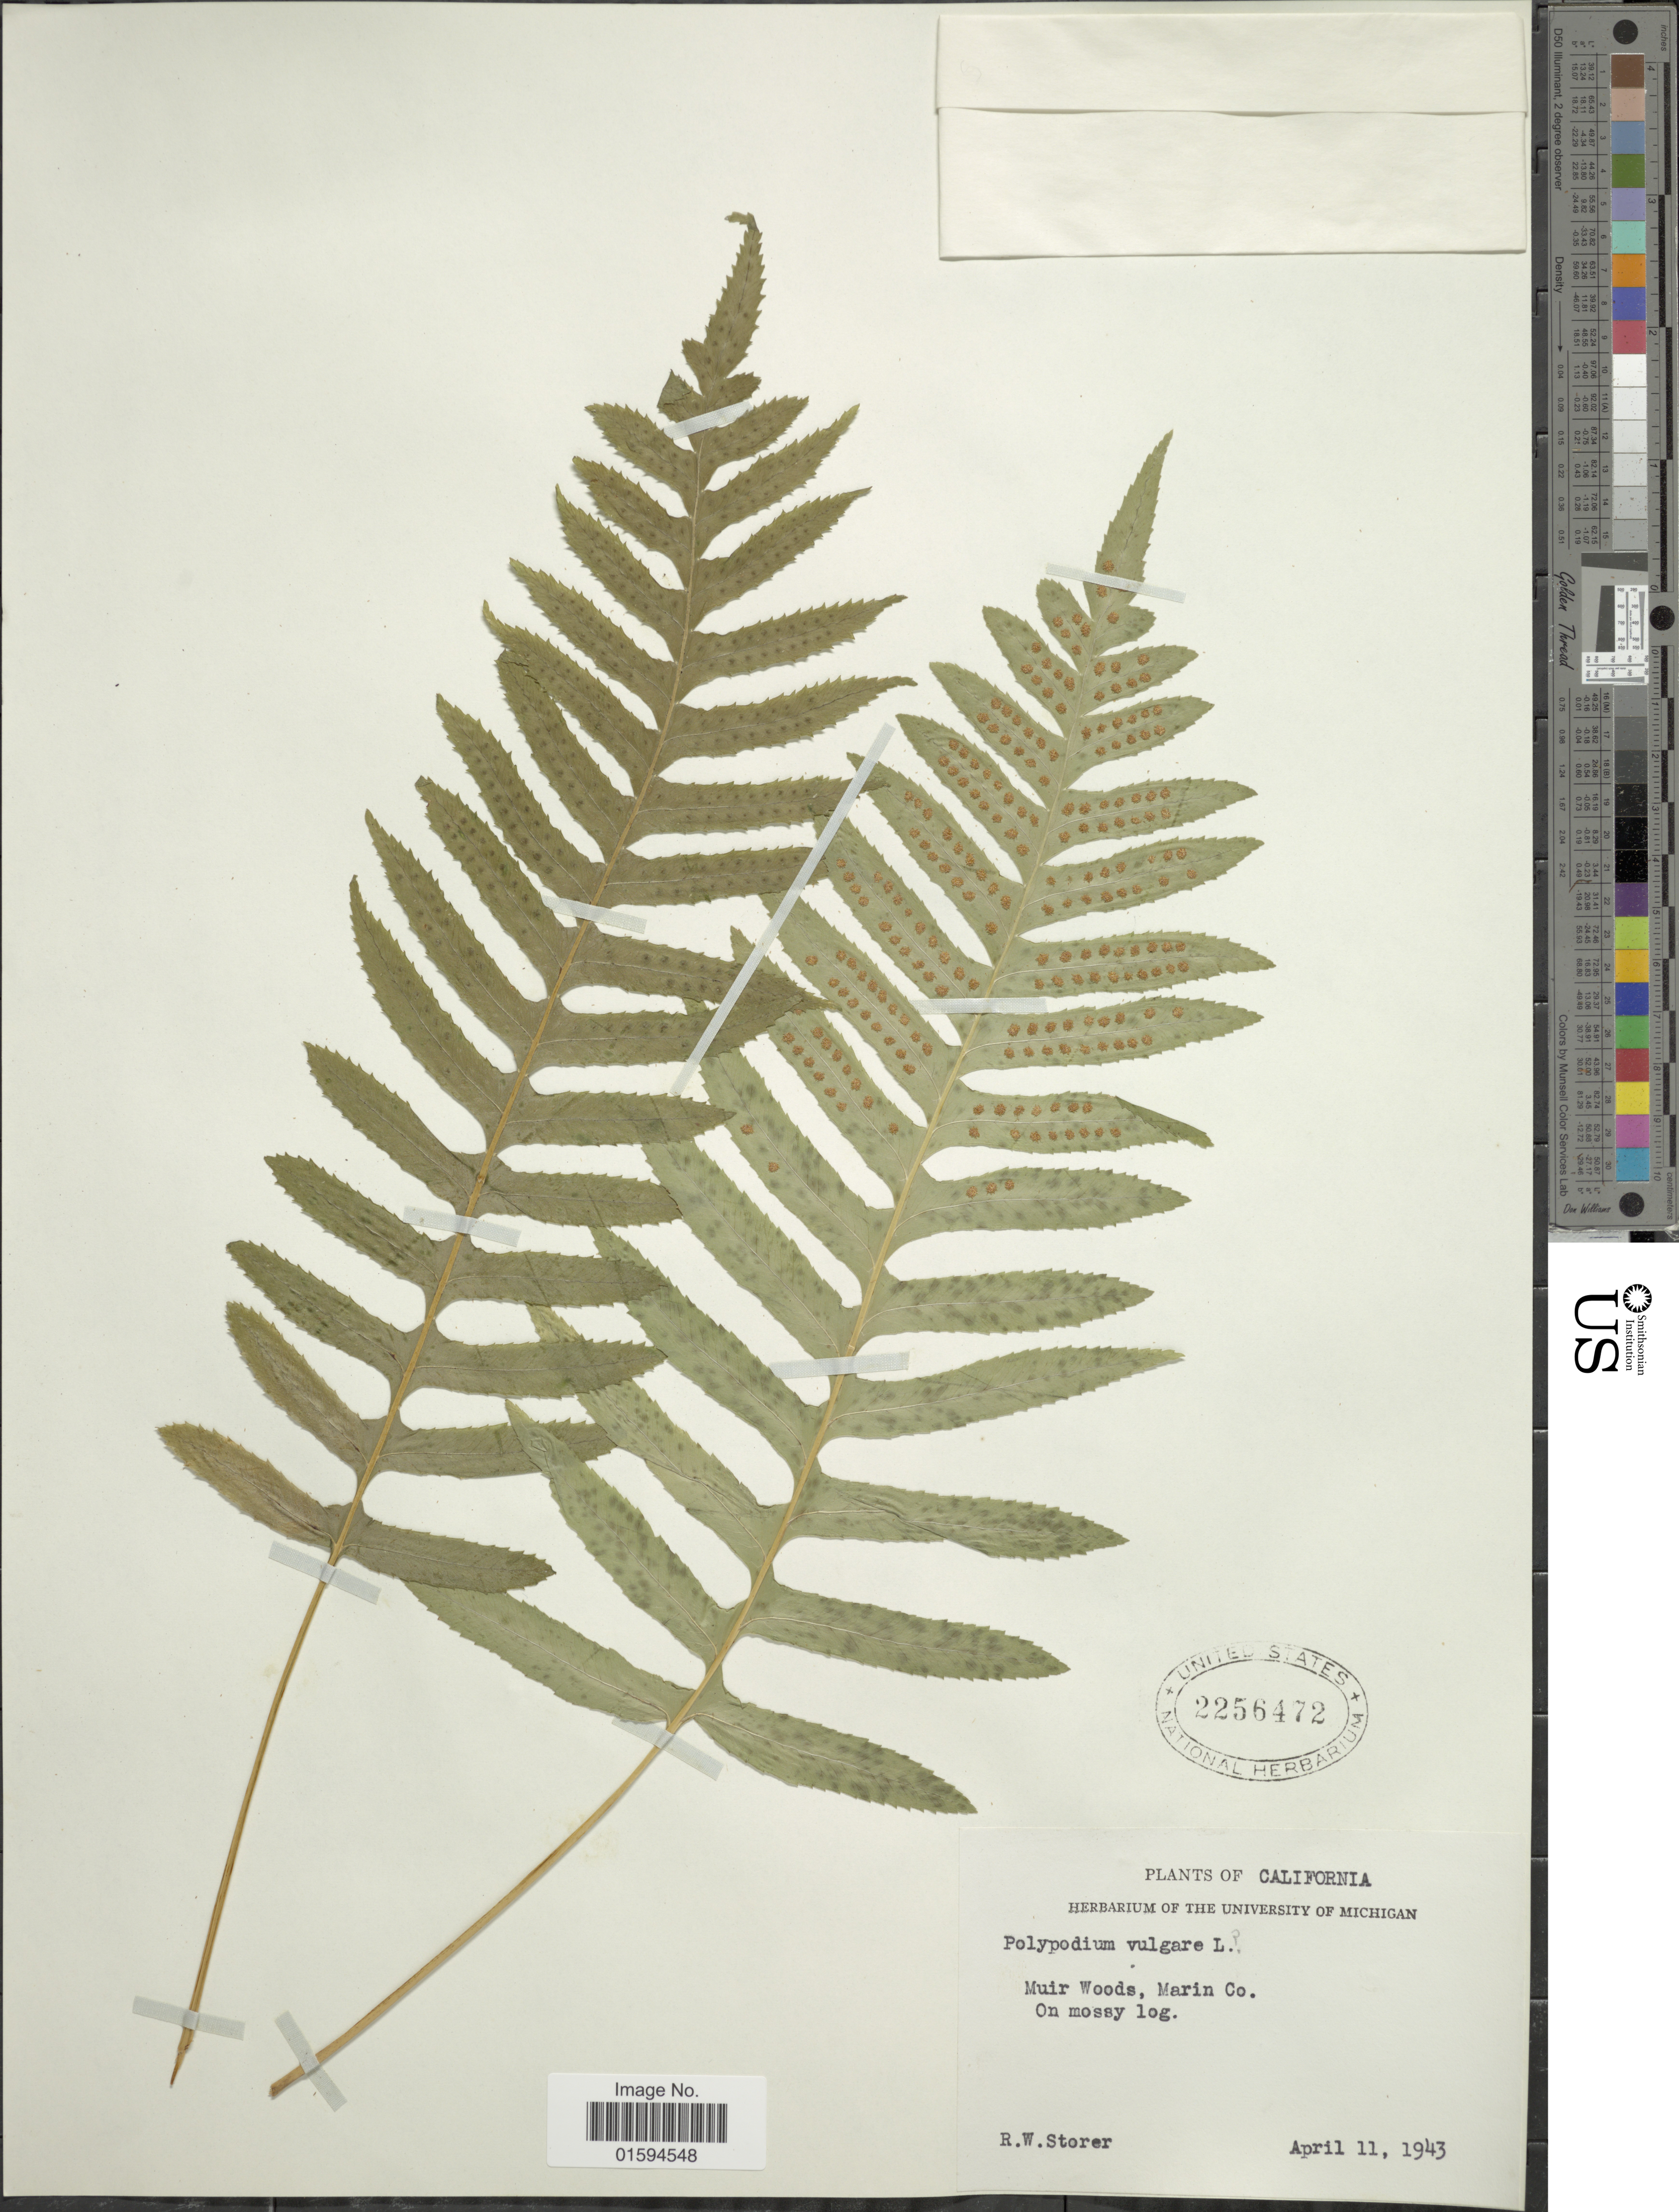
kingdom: Plantae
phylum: Tracheophyta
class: Polypodiopsida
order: Polypodiales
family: Polypodiaceae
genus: Polypodium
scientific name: Polypodium californicum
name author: Kaulf.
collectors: R. Storer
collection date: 1943-04-11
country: United States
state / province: California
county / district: Marin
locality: Muir Woods, Marin Co.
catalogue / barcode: US 2256472